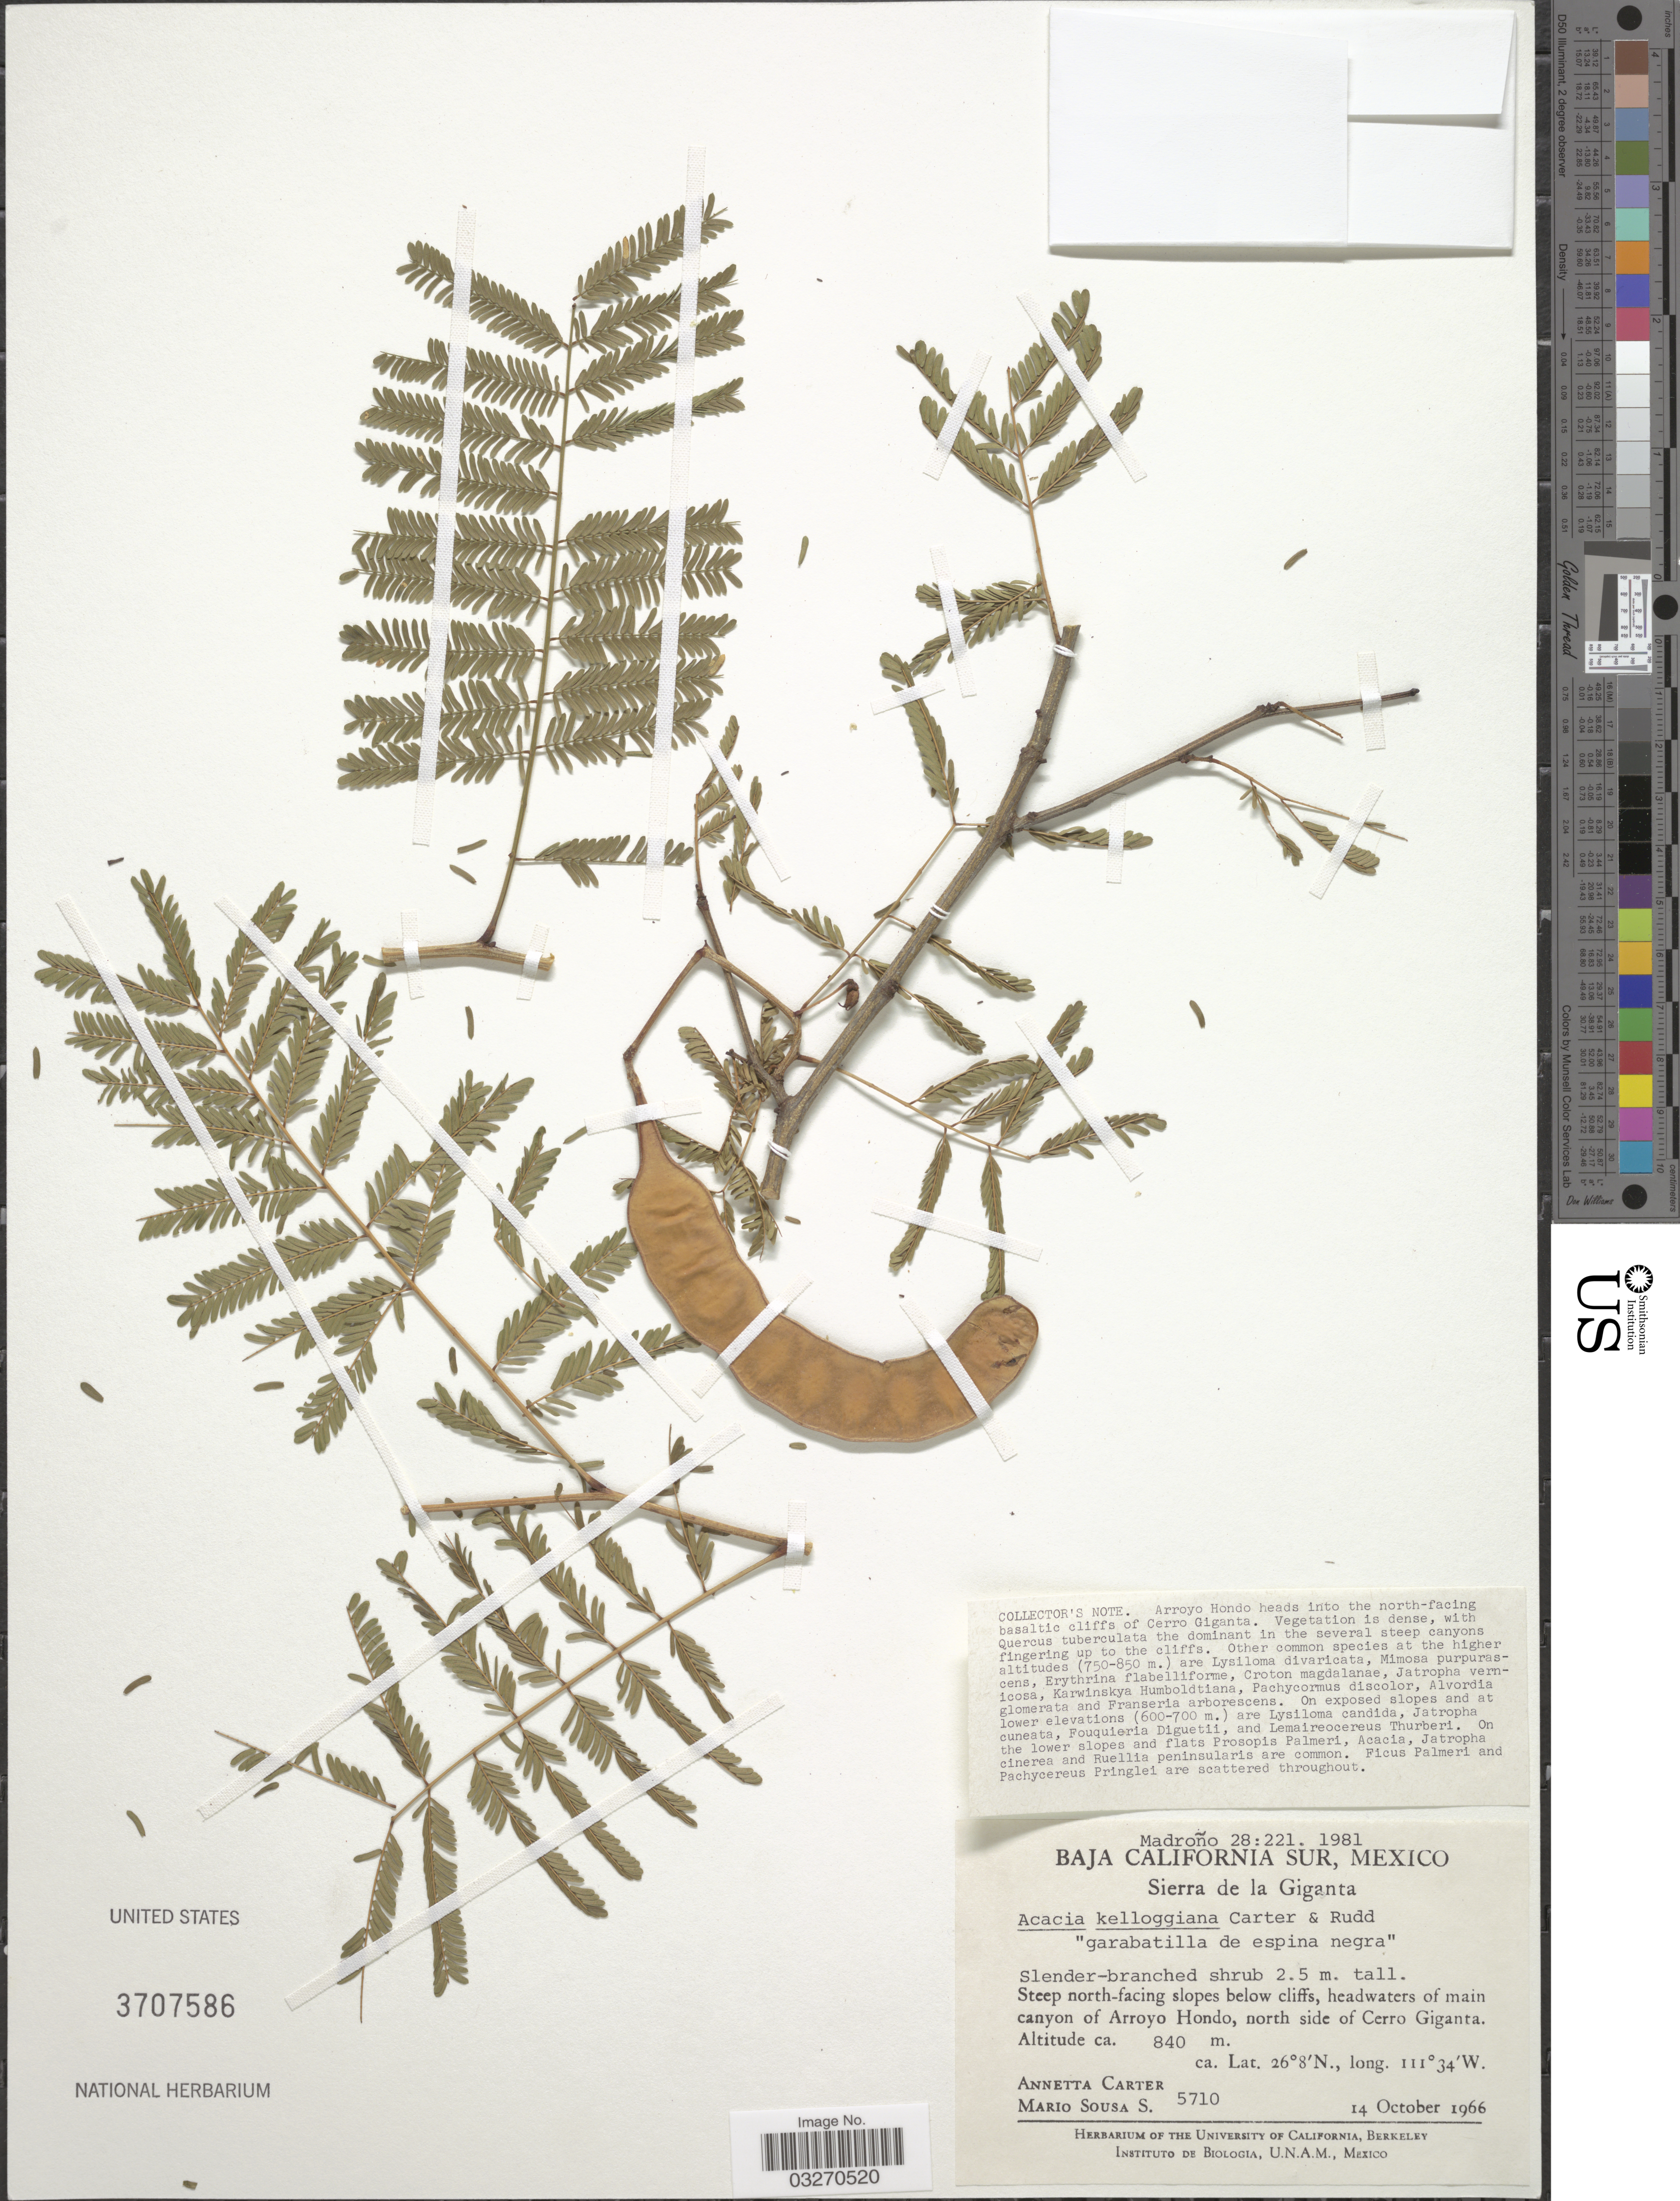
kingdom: Plantae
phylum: Tracheophyta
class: Magnoliopsida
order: Fabales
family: Fabaceae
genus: Acacia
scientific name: Acacia kelloggiana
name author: A.M. Carter & Rudd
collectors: A. Carter & M. Sousa S.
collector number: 5710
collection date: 1966-10-14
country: Mexico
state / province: Baja California Sur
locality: Sierra de la Giganta. Steep north-facng slopes below cliffs, headwaters of main canyon of Arroyo Hondo, north side of Cerro Giganta.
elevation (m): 840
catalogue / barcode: US 3707586